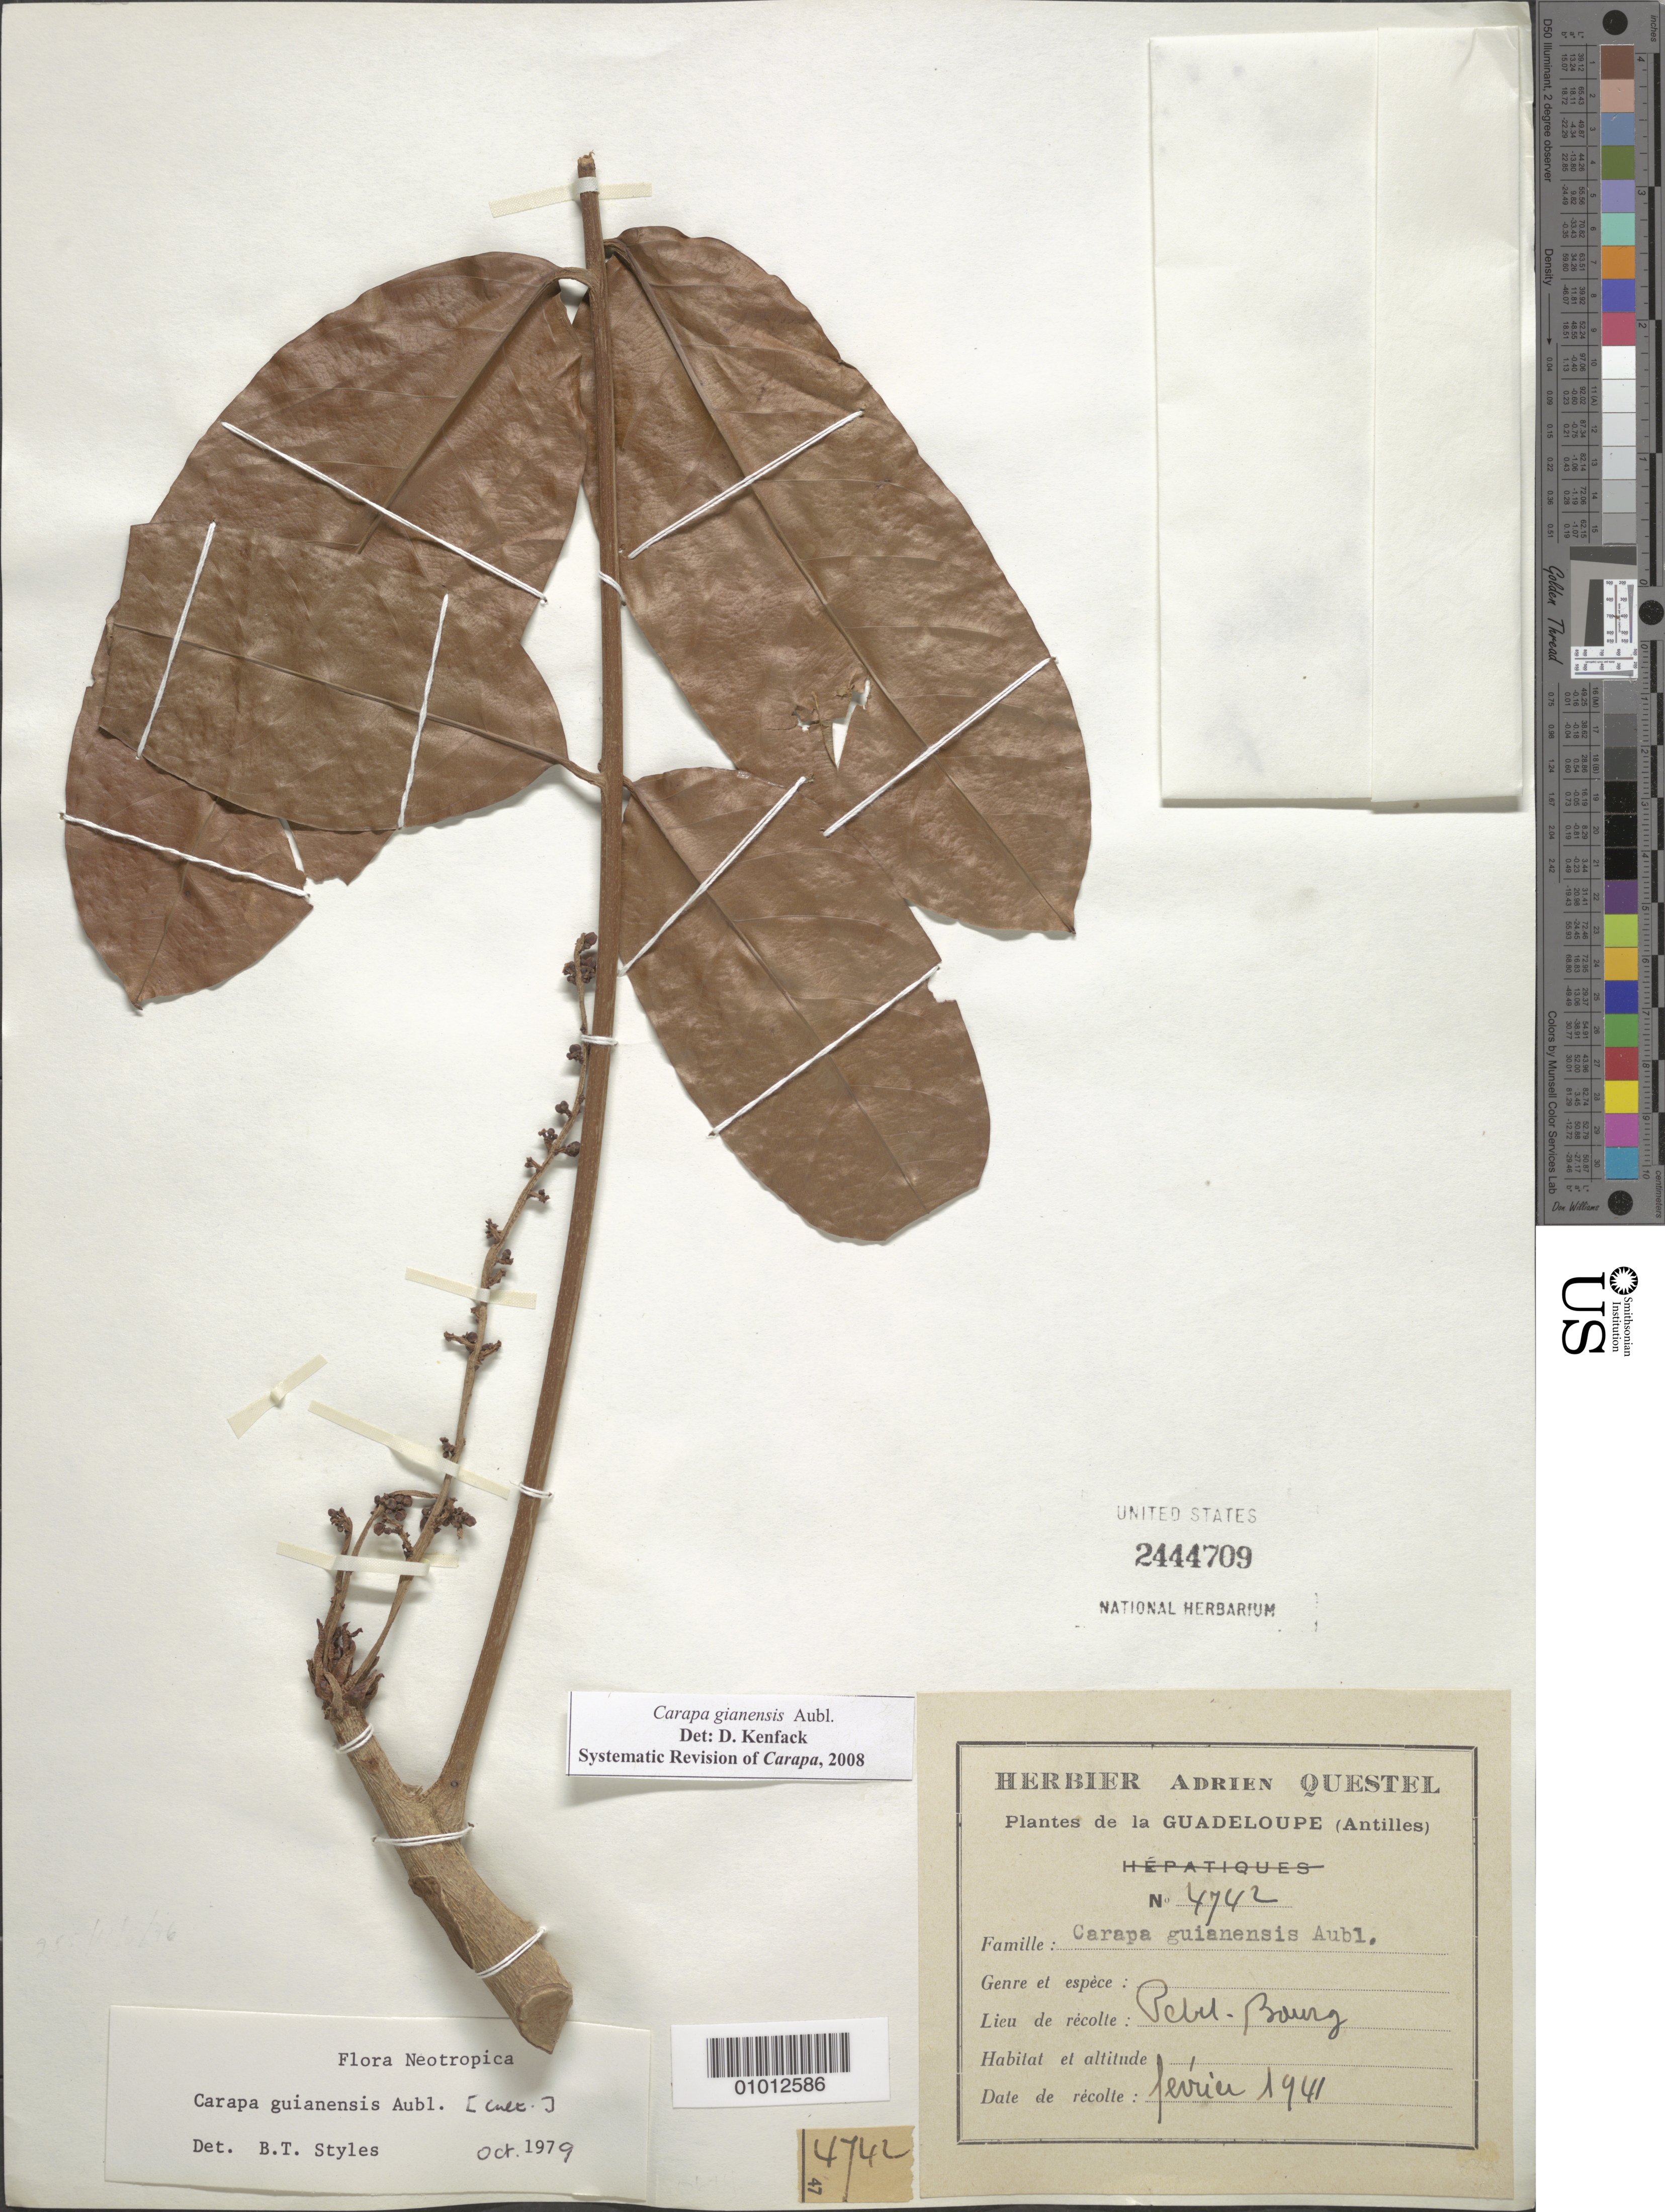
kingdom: Plantae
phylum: Tracheophyta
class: Magnoliopsida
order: Sapindales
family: Meliaceae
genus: Carapa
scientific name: Carapa guianensis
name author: Aubl.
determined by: Kenfack, D.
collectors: A. Questel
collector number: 4742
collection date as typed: Feb 1941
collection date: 1941-02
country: Guadeloupe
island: Basse Terre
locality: Petit Bourg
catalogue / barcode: US 2444709